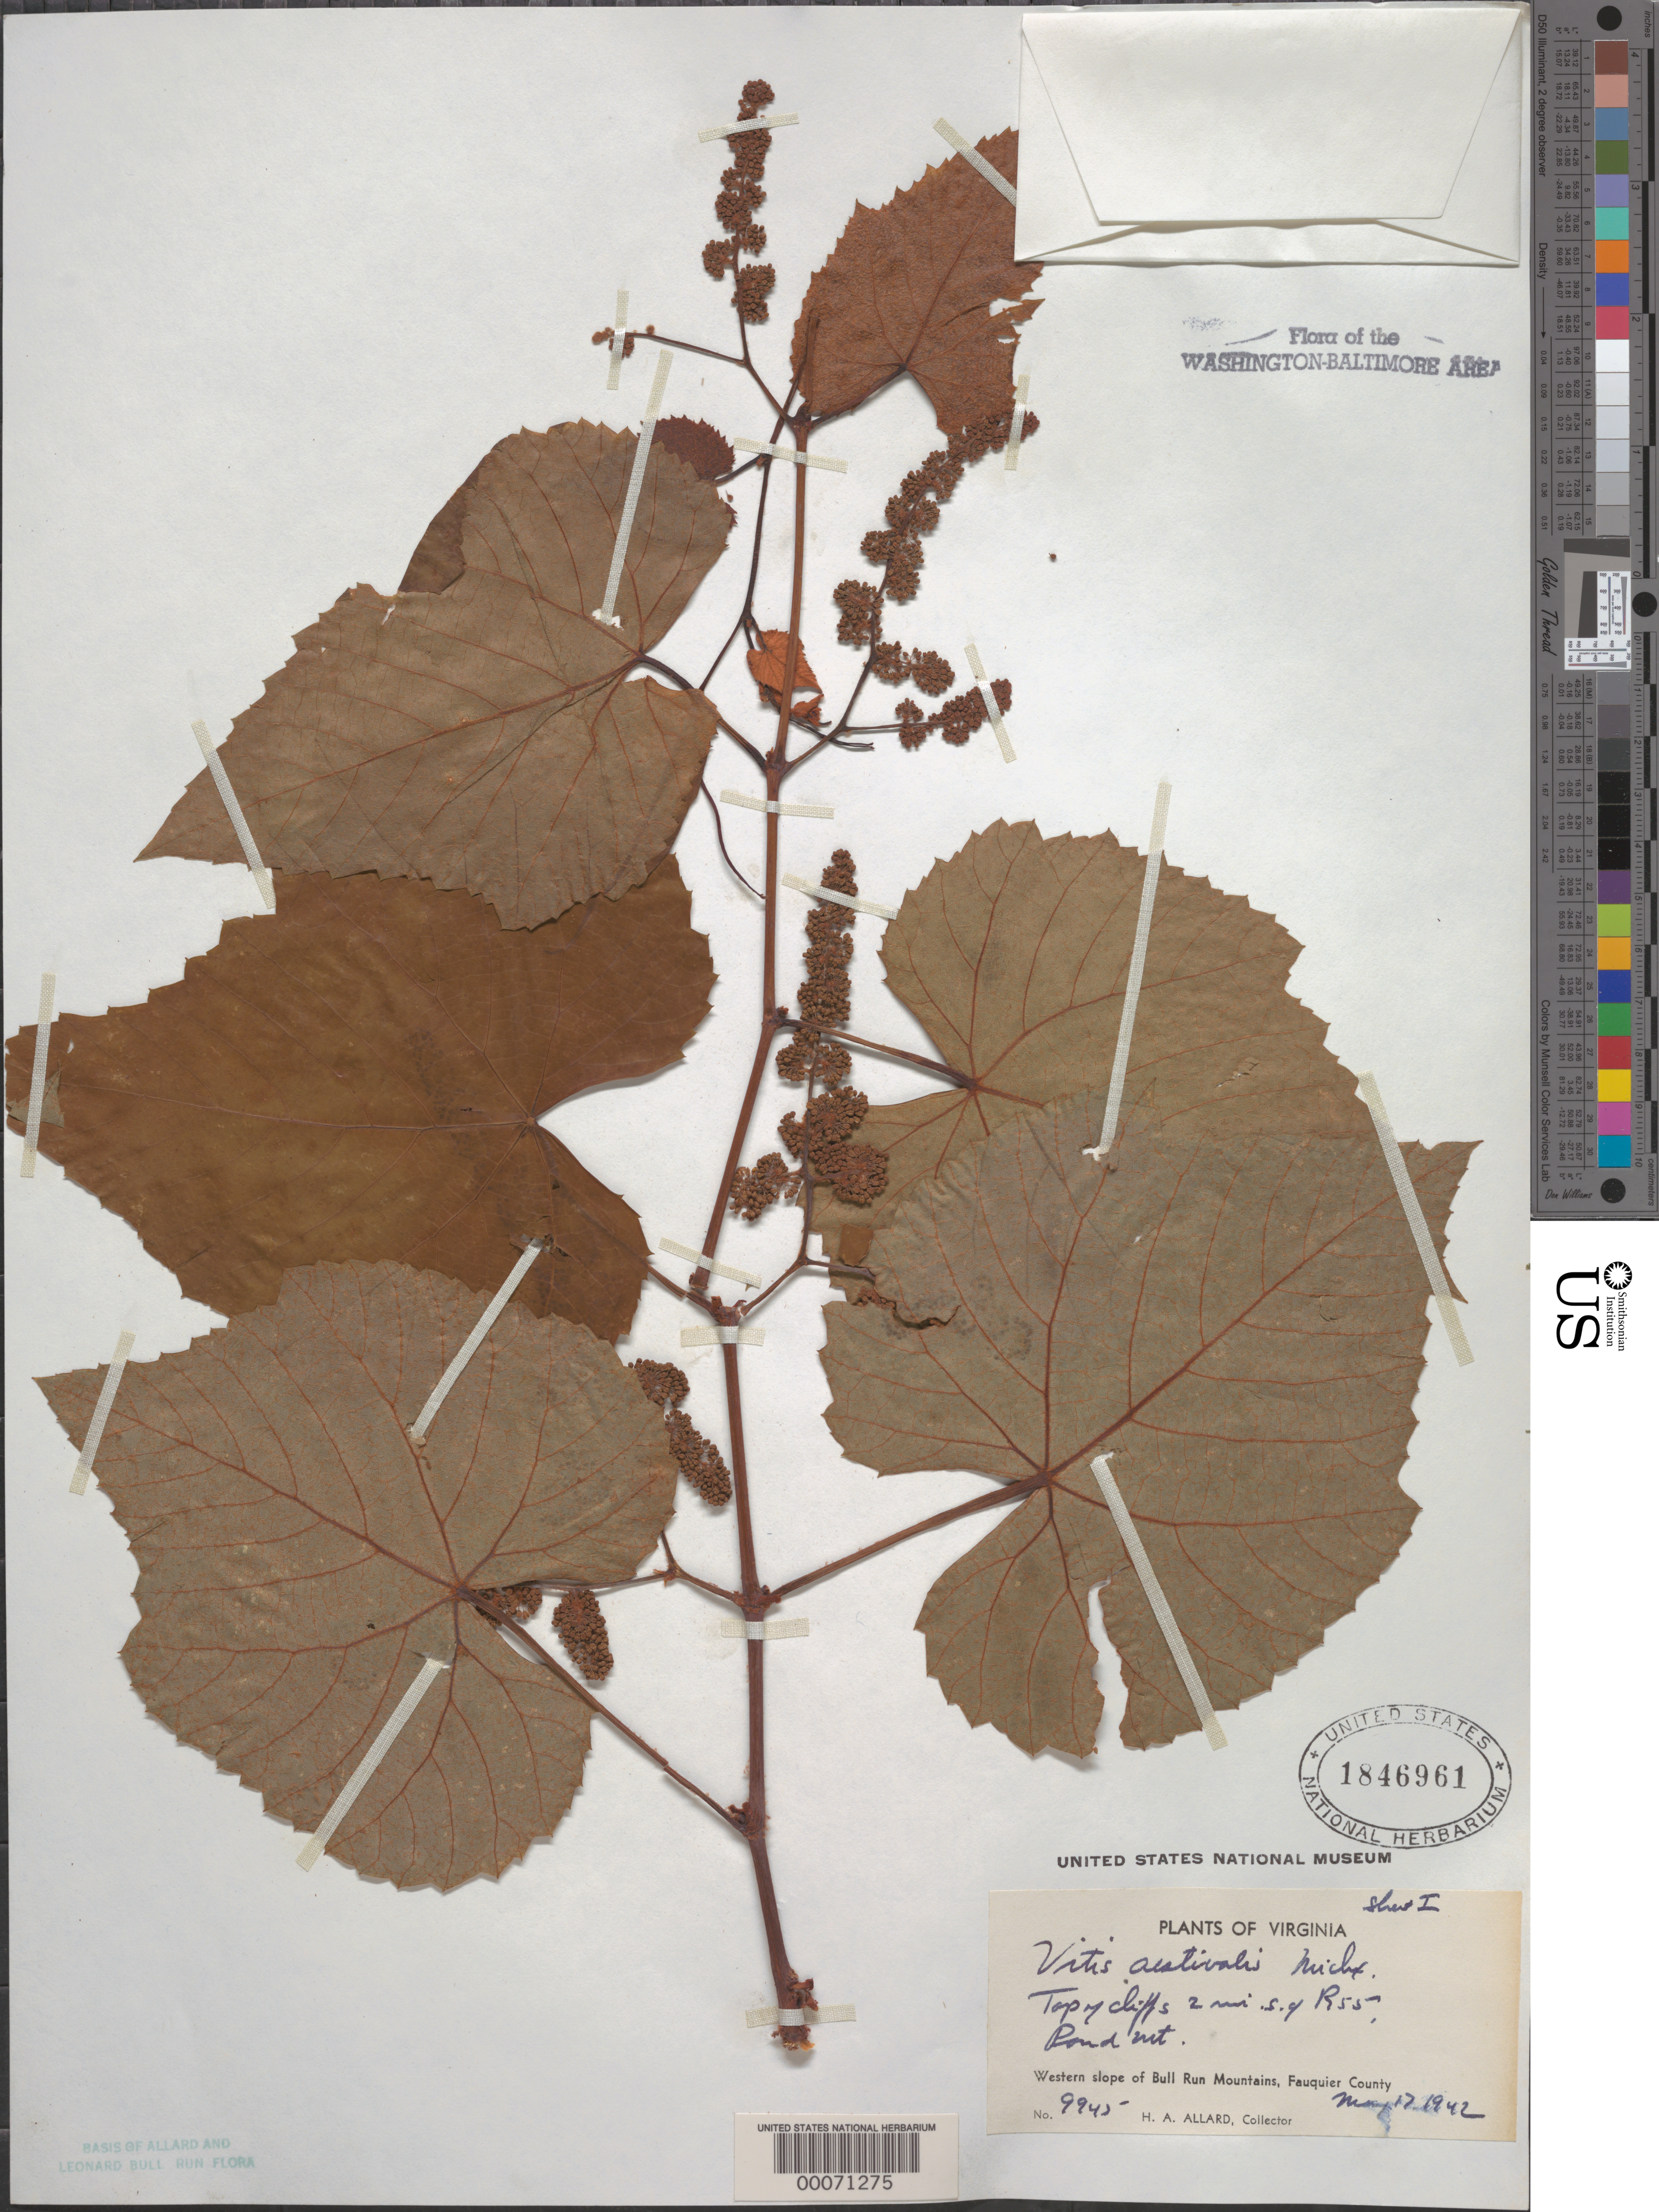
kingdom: Plantae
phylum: Tracheophyta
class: Magnoliopsida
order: Vitales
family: Vitaceae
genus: Vitis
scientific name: Vitis aestivalis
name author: Michx.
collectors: H. A. Allard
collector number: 9945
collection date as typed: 17 May 1942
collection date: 1942-05-17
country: United States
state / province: Virginia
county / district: Fauquier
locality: South of Route 55, Pond Mountains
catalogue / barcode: US 1846961